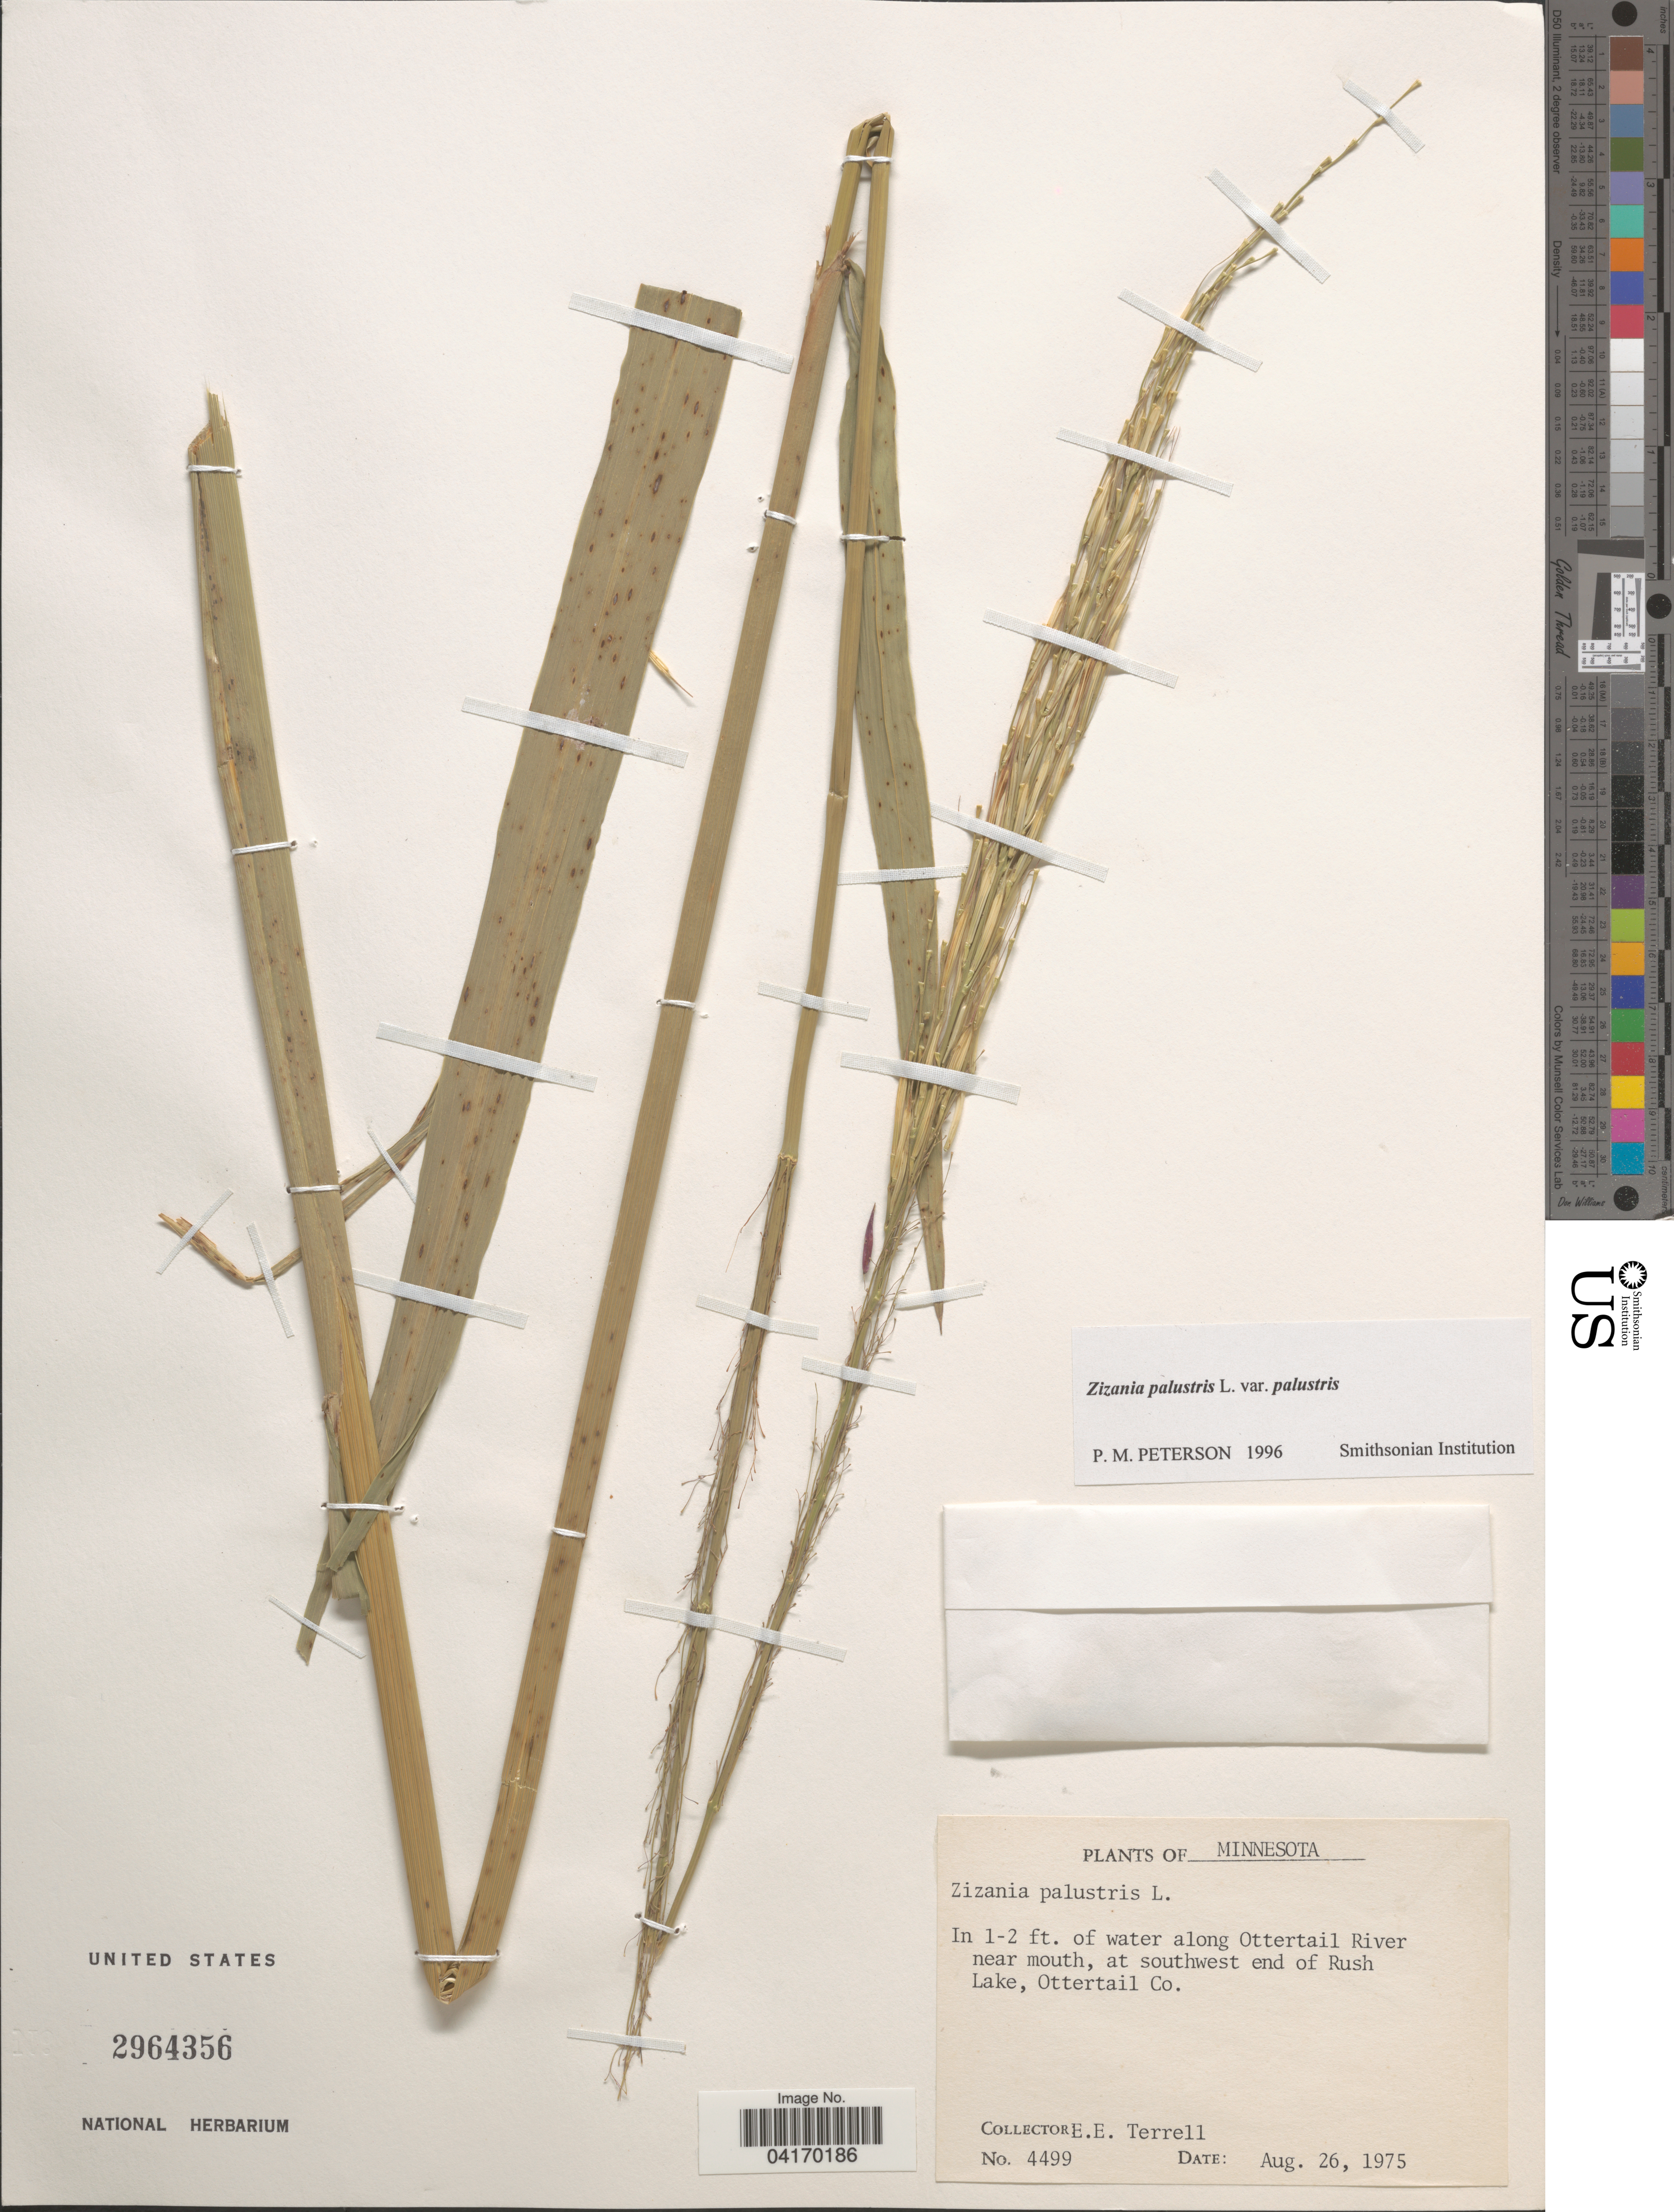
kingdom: Plantae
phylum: Tracheophyta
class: Liliopsida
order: Poales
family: Poaceae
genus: Zizania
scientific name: Zizania palustris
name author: L.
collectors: E. E. Terrell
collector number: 4499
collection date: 1975-08-26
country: United States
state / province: Minnesota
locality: In 1-2 ft. of water along Ottertail River near mouth, at southwest end of Rush Lake, Ottertail Co.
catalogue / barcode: US 2964356